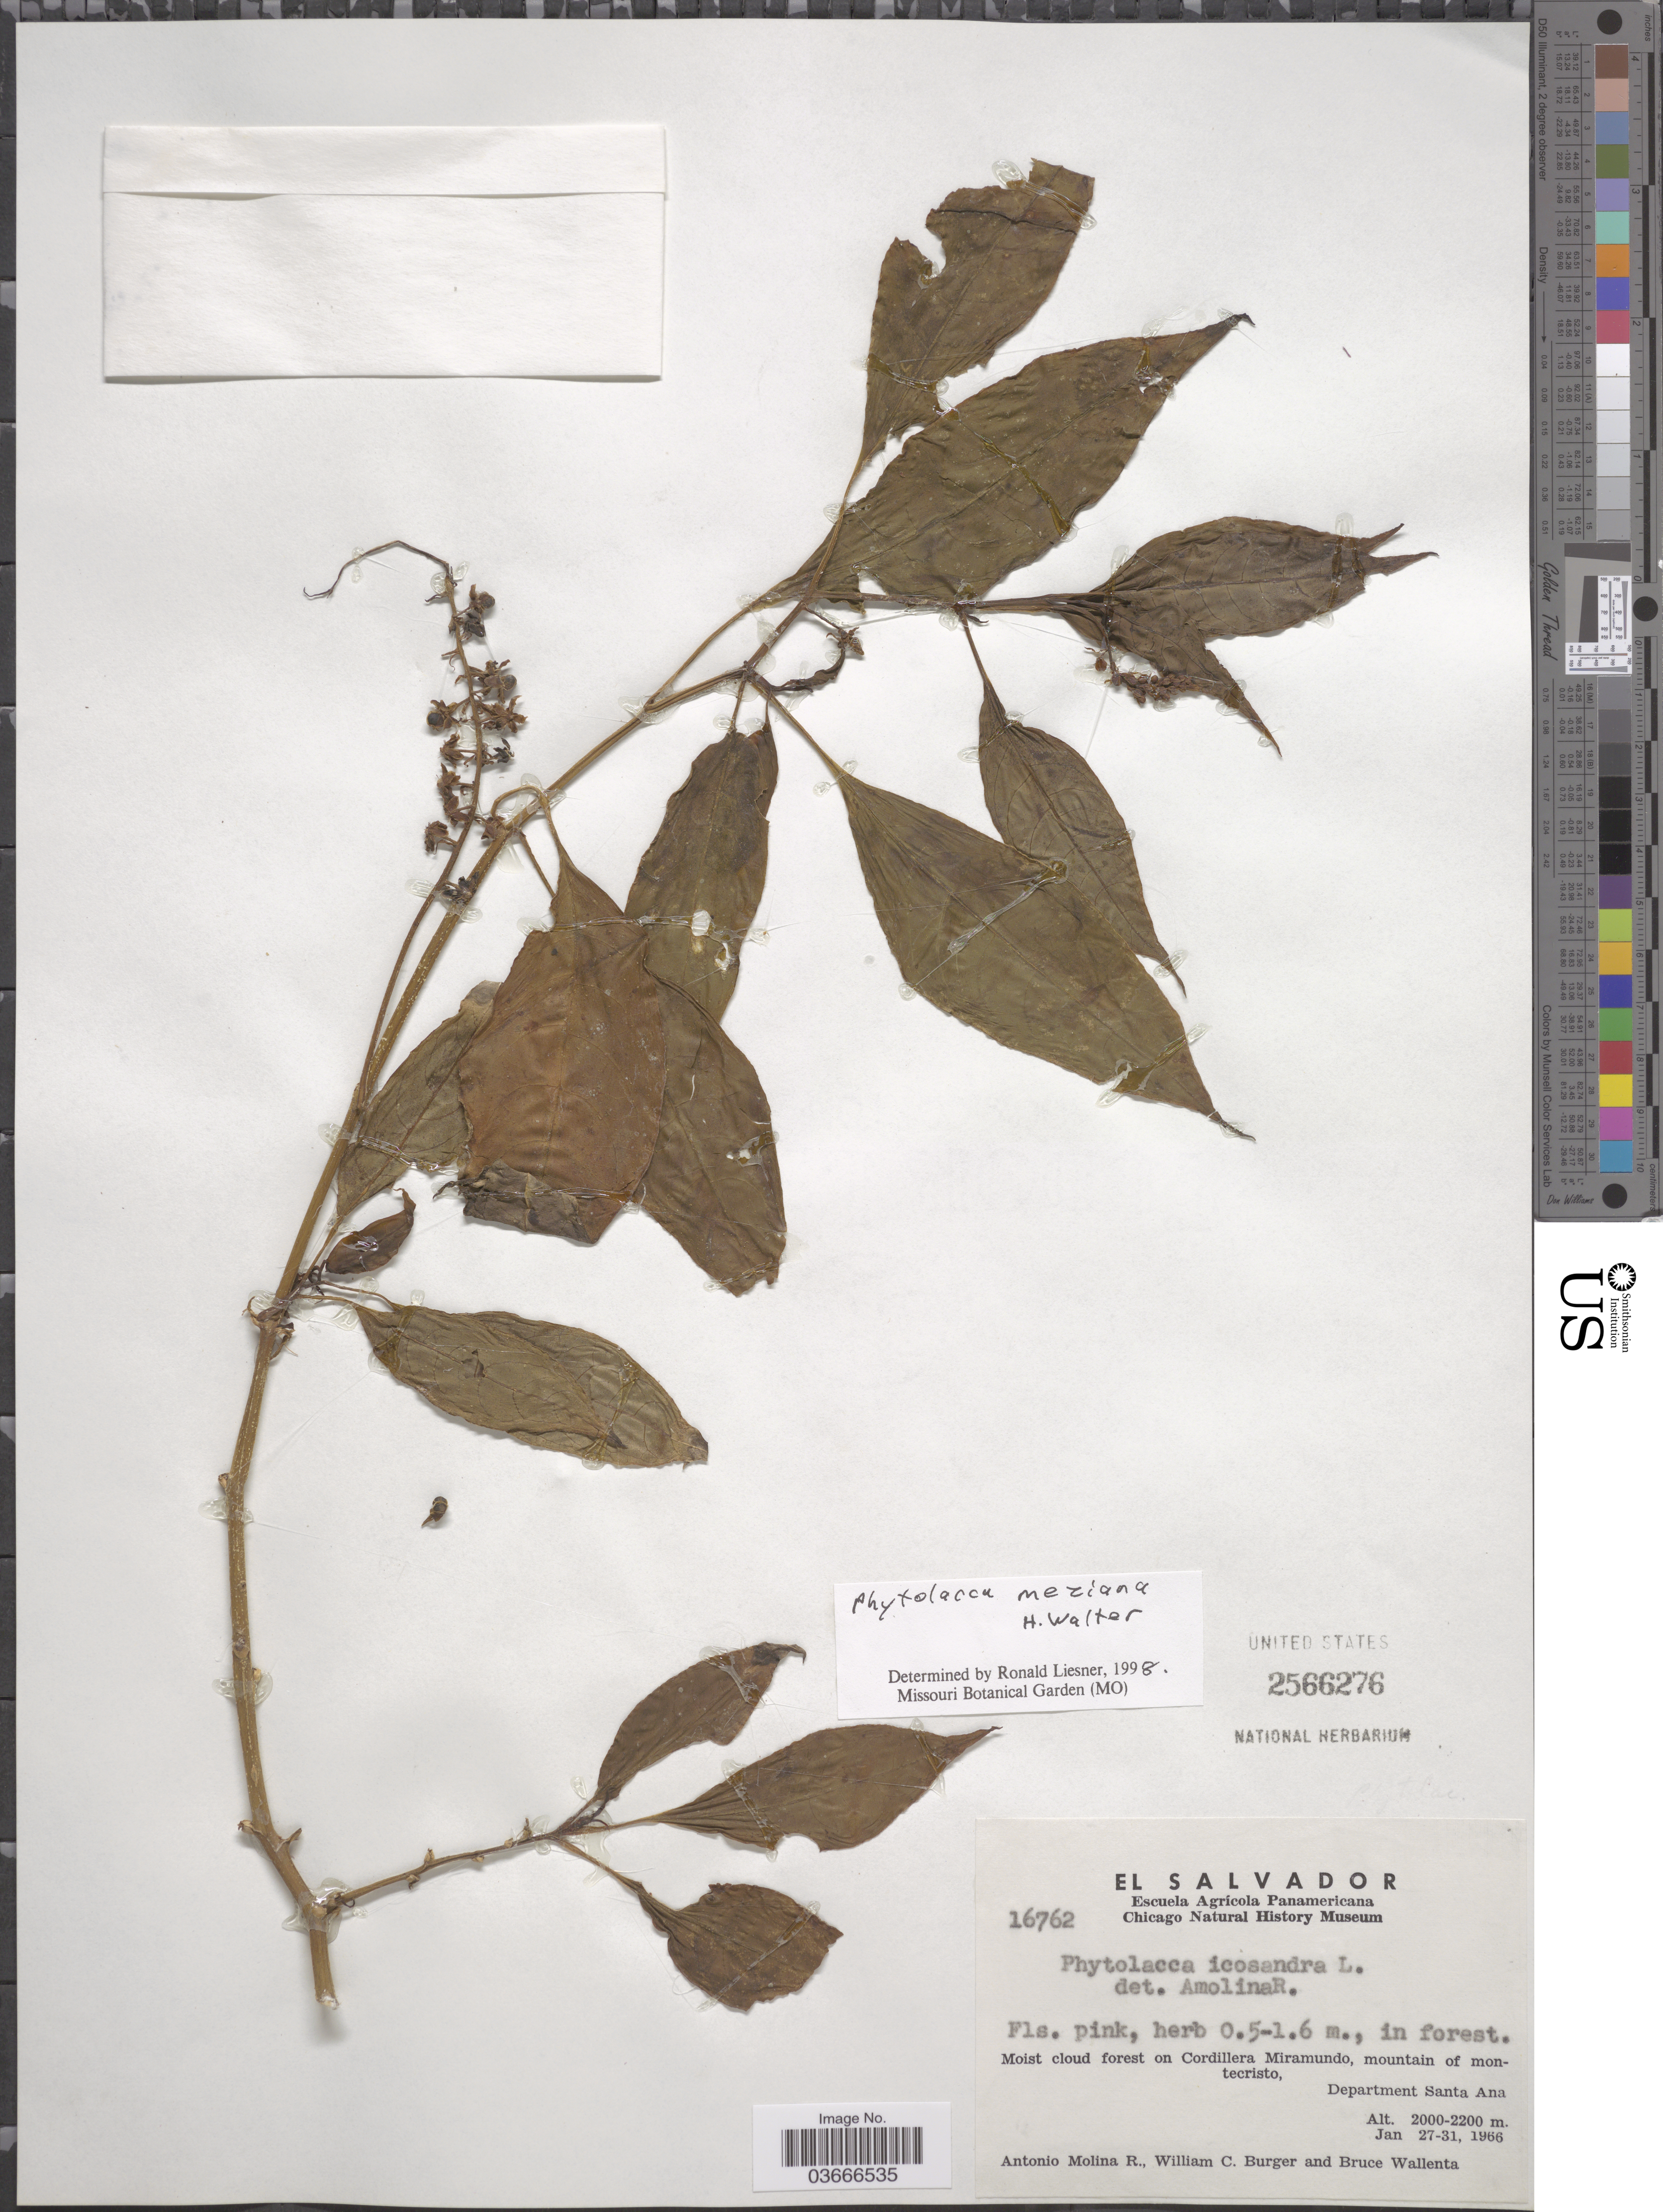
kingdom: Plantae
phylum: Tracheophyta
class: Magnoliopsida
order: Caryophyllales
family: Phytolaccaceae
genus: Phytolacca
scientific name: Phytolacca meziana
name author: H. Walter in Engl.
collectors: A. Molina R., W. Burger & B. Wallenta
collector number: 16762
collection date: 1966-01-27/1966-01-31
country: El Salvador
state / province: Santa Ana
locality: Moist cloud forest on Cordillera Miramundo, mountain of montecristo, Department of Santa Ana.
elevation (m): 2000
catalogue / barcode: US 2566276